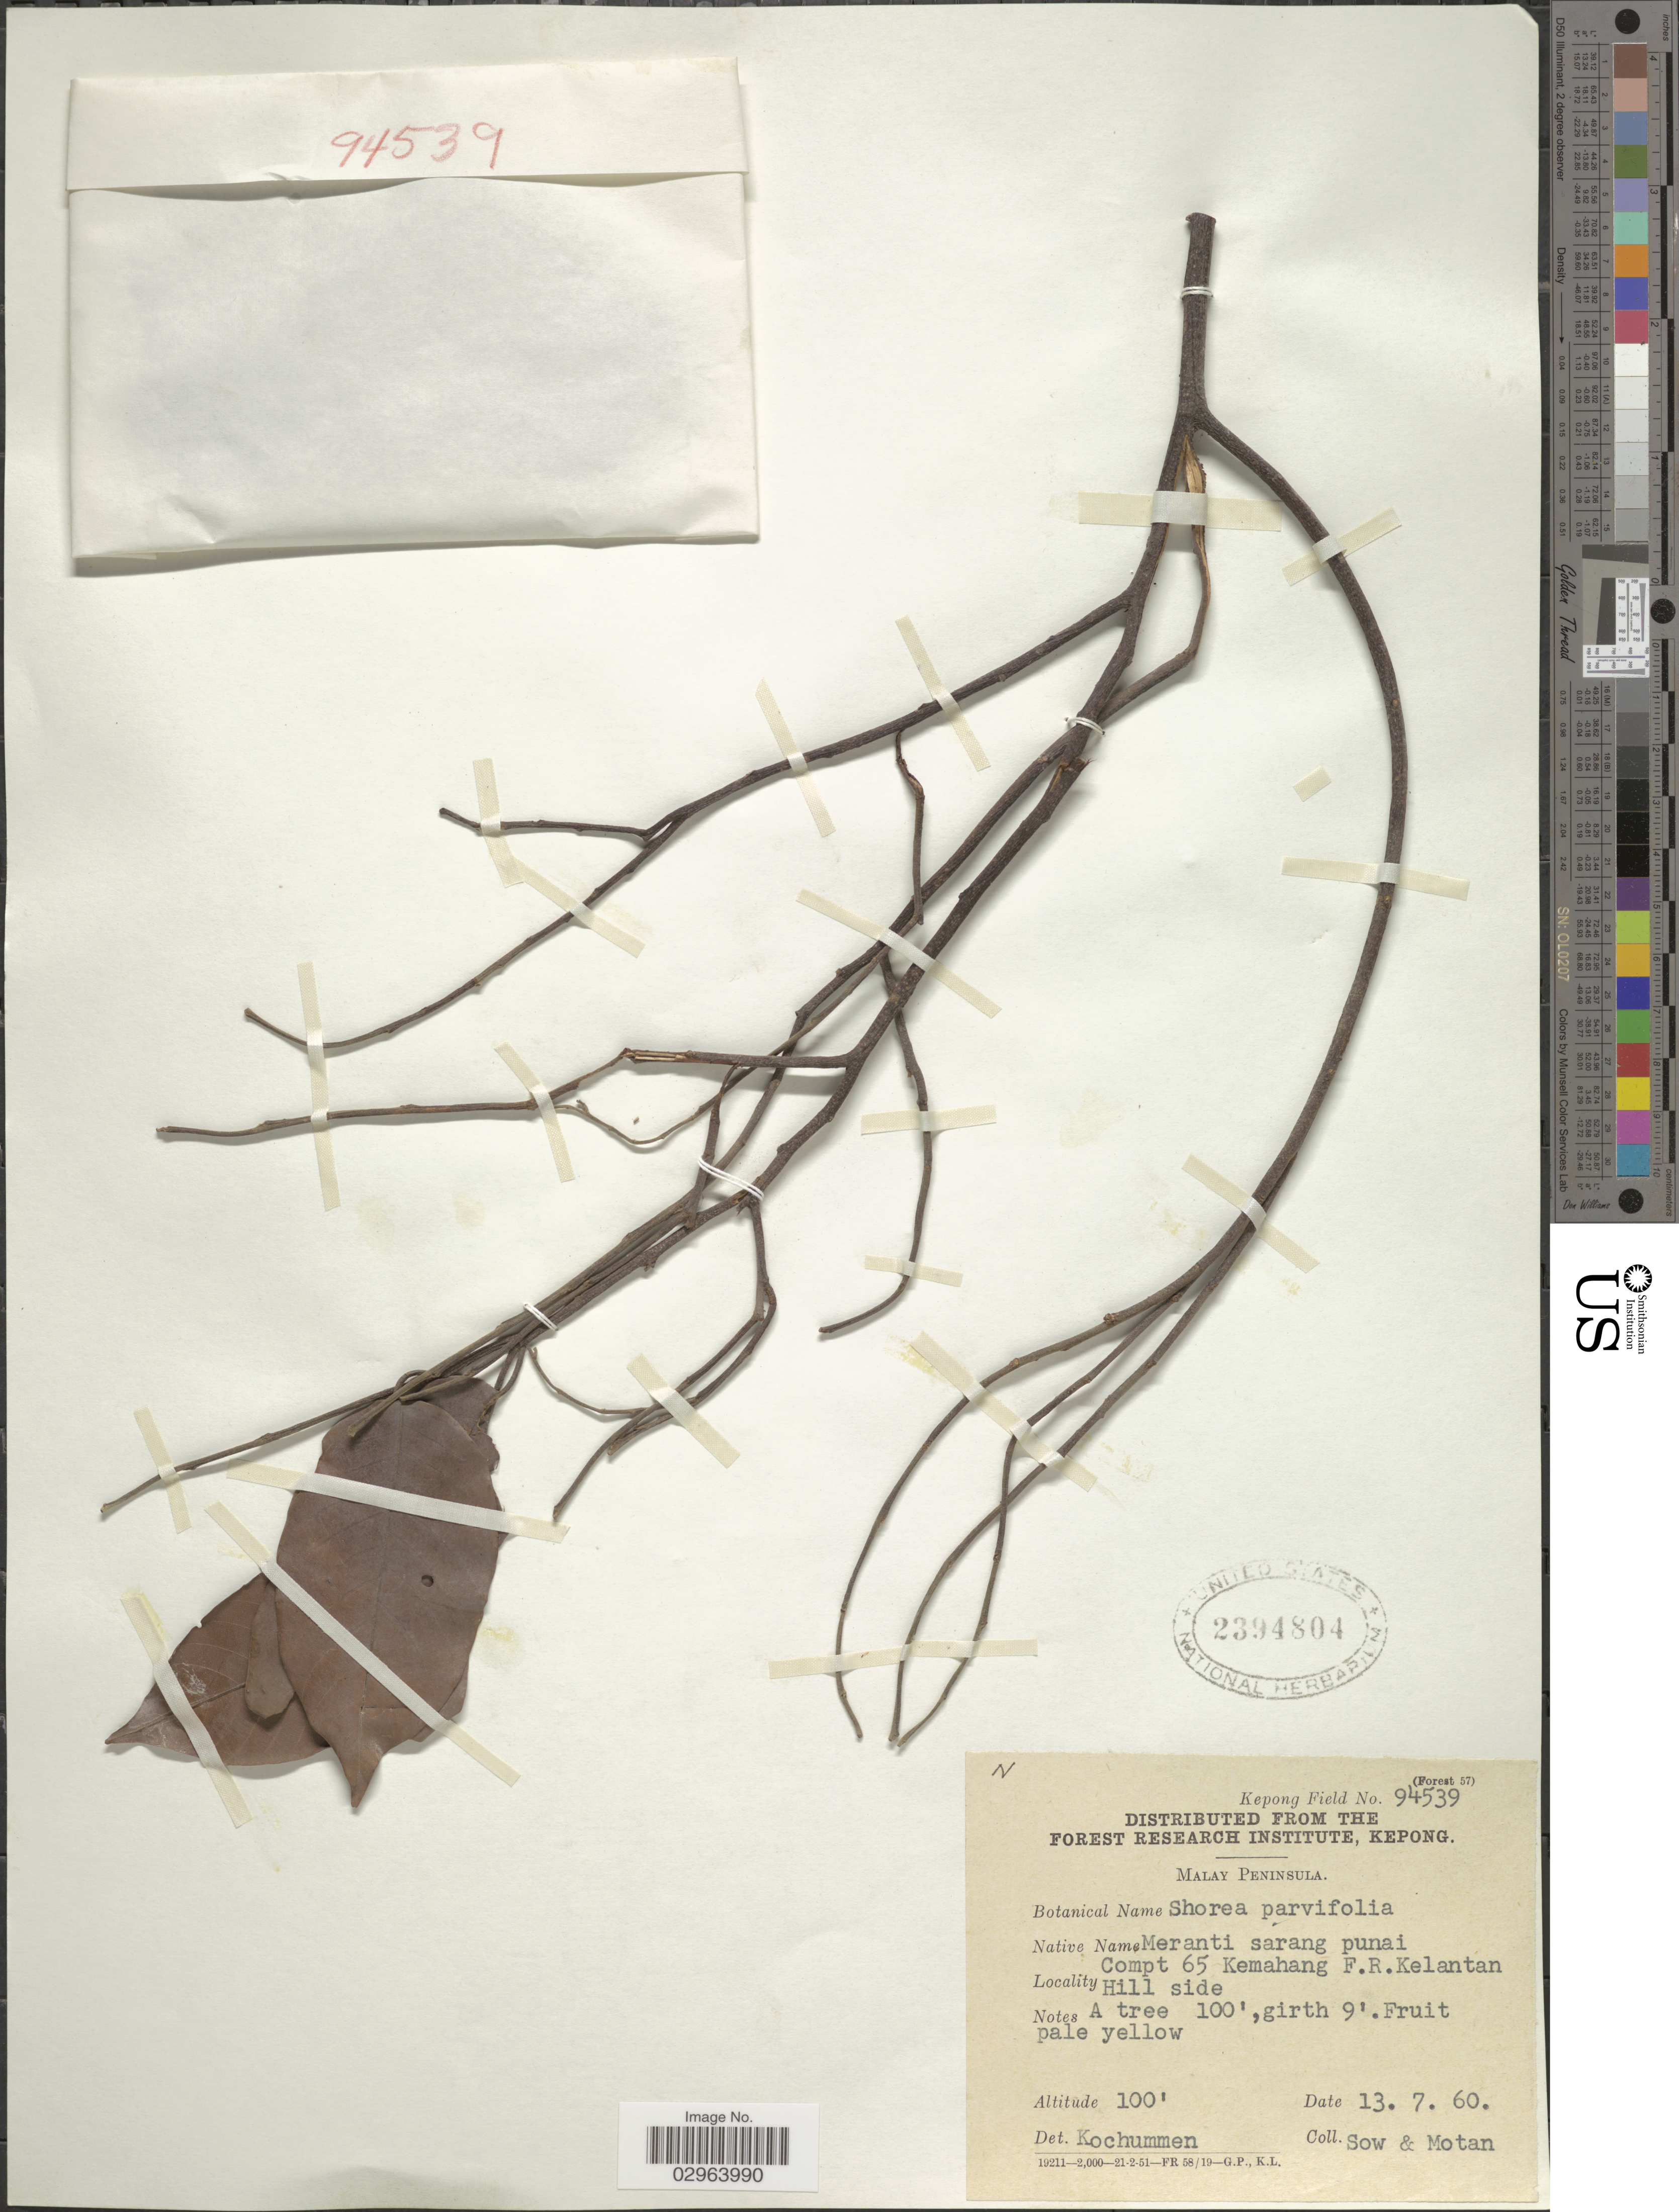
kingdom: Plantae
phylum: Tracheophyta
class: Magnoliopsida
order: Malvales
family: Dipterocarpaceae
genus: Rubroshorea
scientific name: Rubroshorea parvifolia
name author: (Dyer) P.S. Ashton & J. Heck.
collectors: -. Sow & -. Motan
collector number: Kepong Field 94539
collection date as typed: Transcribed d/m/y: 13/7/60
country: Malaysia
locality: Malay Peninsula. Compt 65 Kemahang F.R. Kelantan. Hill side.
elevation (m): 30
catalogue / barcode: US 2394804